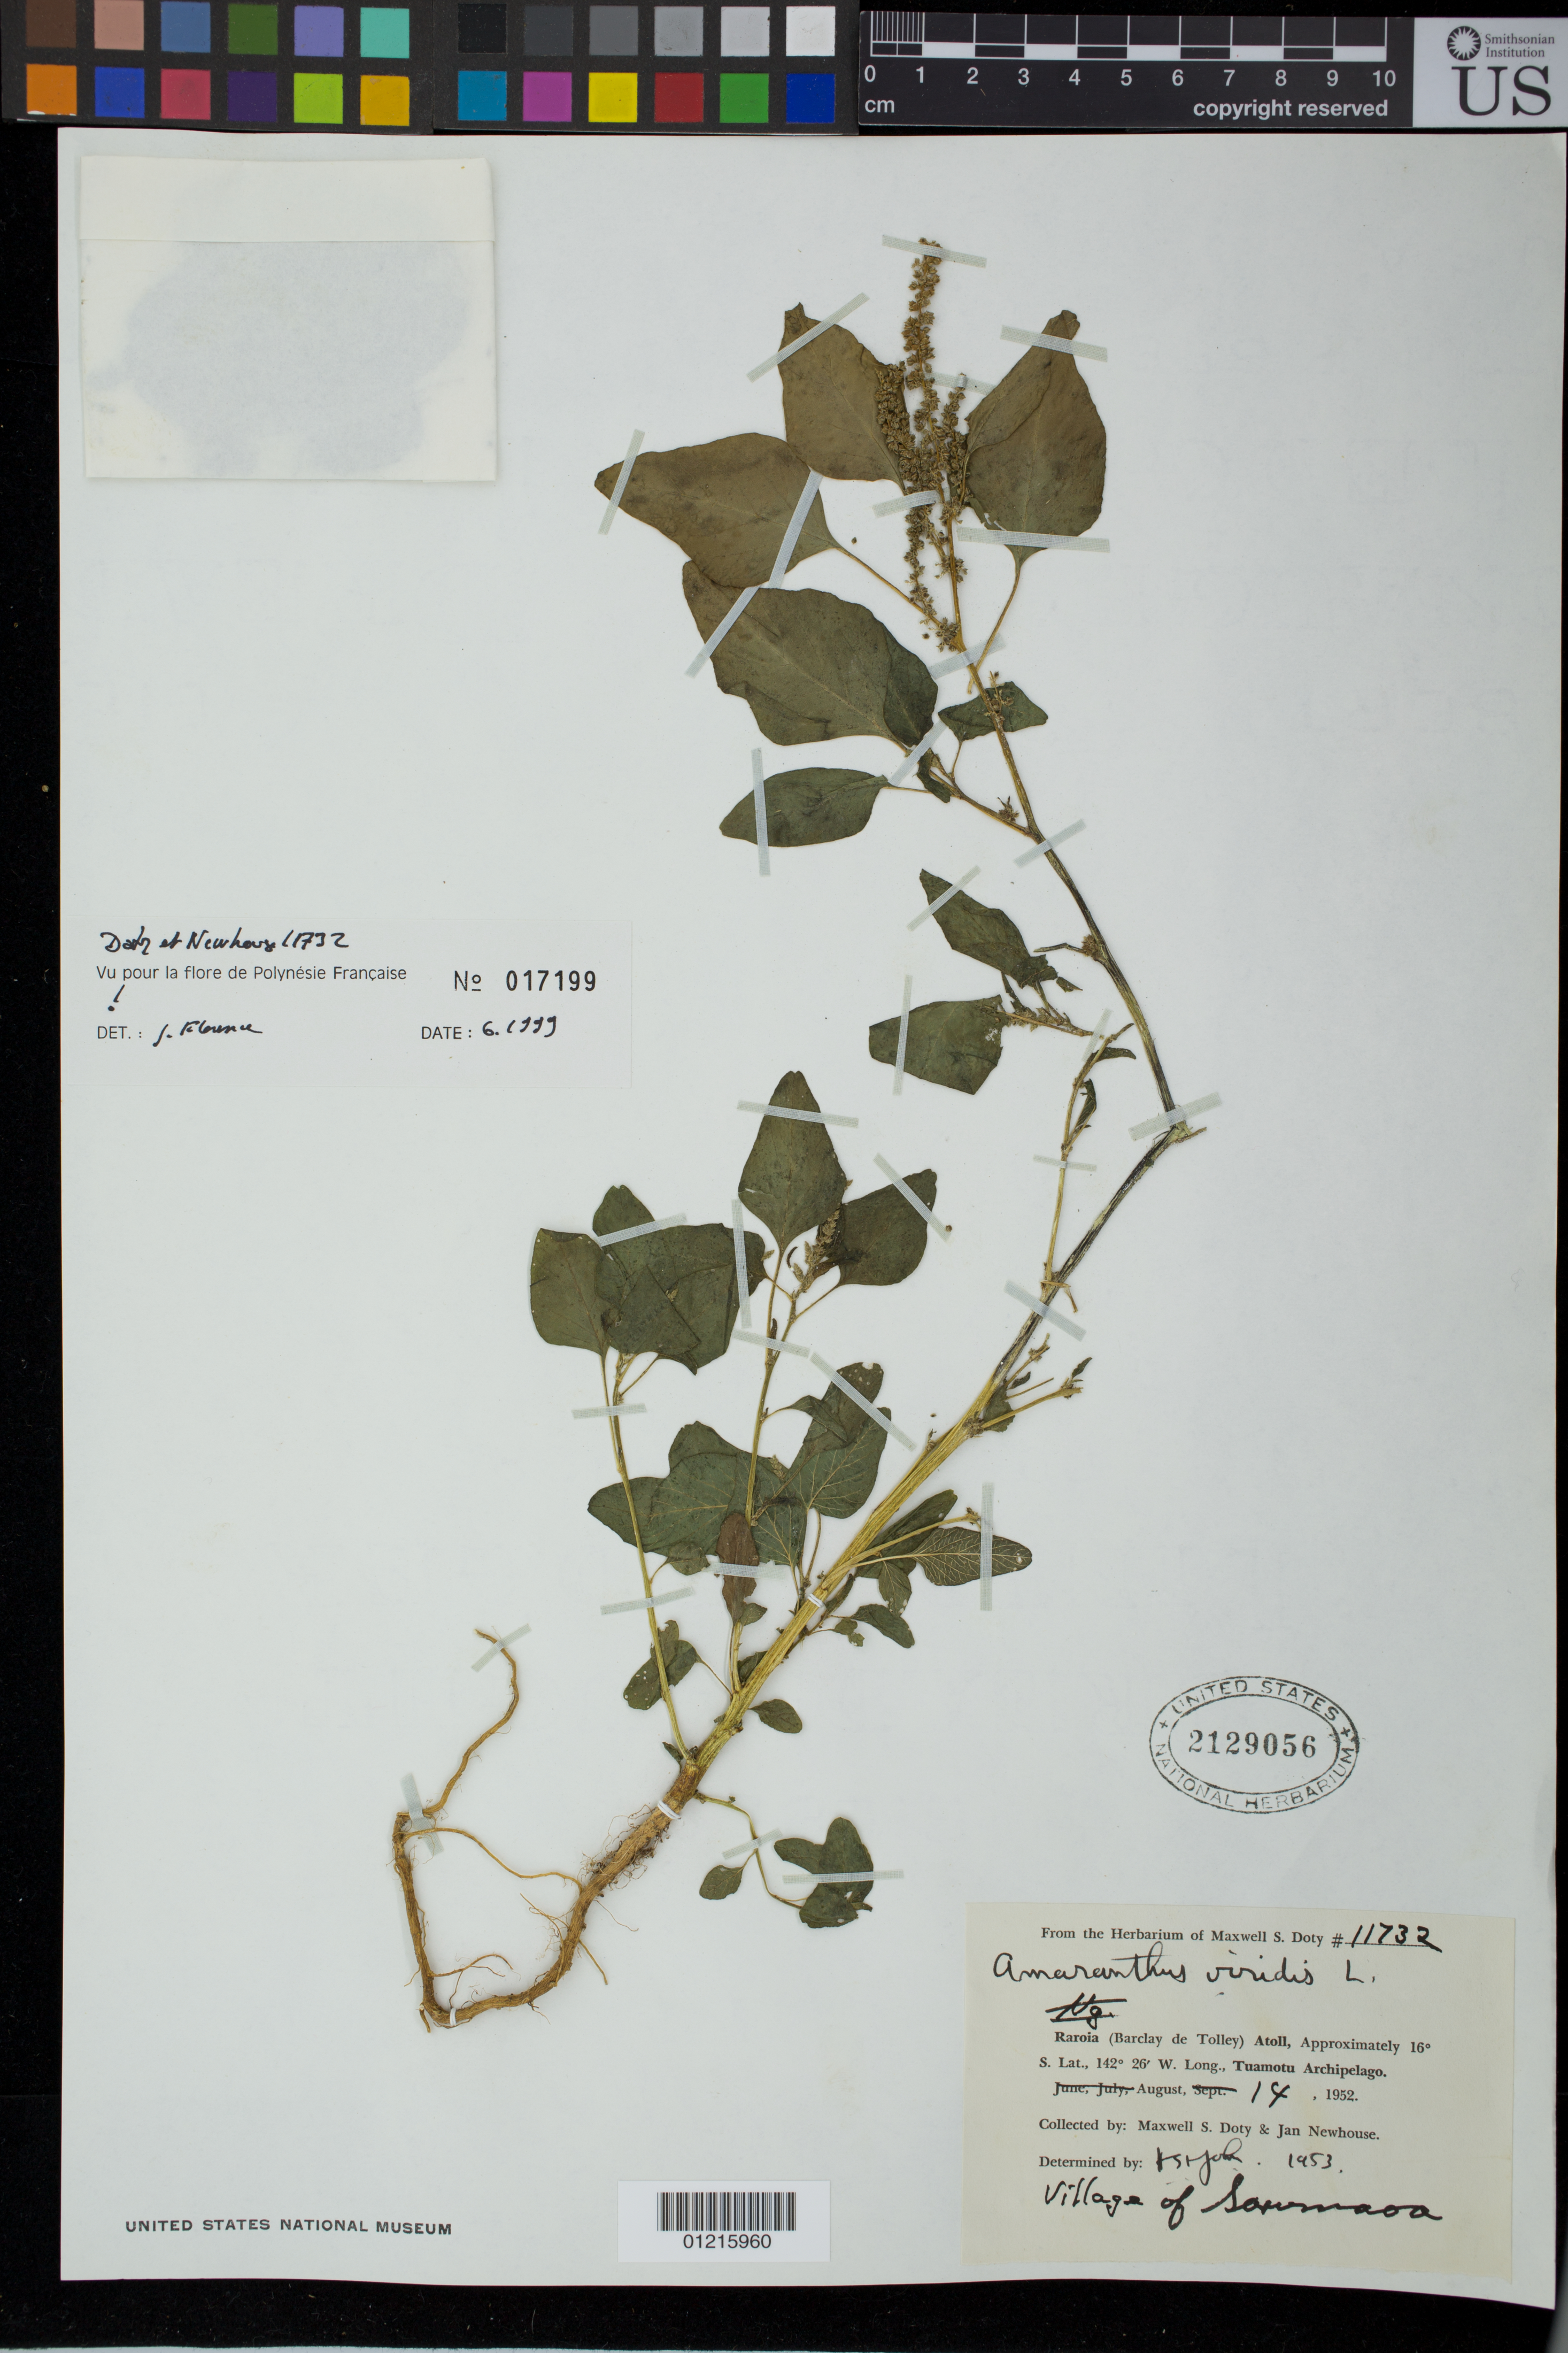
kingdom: Plantae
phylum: Tracheophyta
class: Magnoliopsida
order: Caryophyllales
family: Amaranthaceae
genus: Amaranthus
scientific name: Amaranthus viridis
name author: L.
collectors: M. S. Doty & W. J. Newhouse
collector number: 11732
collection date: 1952-08-14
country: French Polynesia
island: Raroia Atoll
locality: village of (illegible script starting with "so" and ending in "oa")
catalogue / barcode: US 2129056